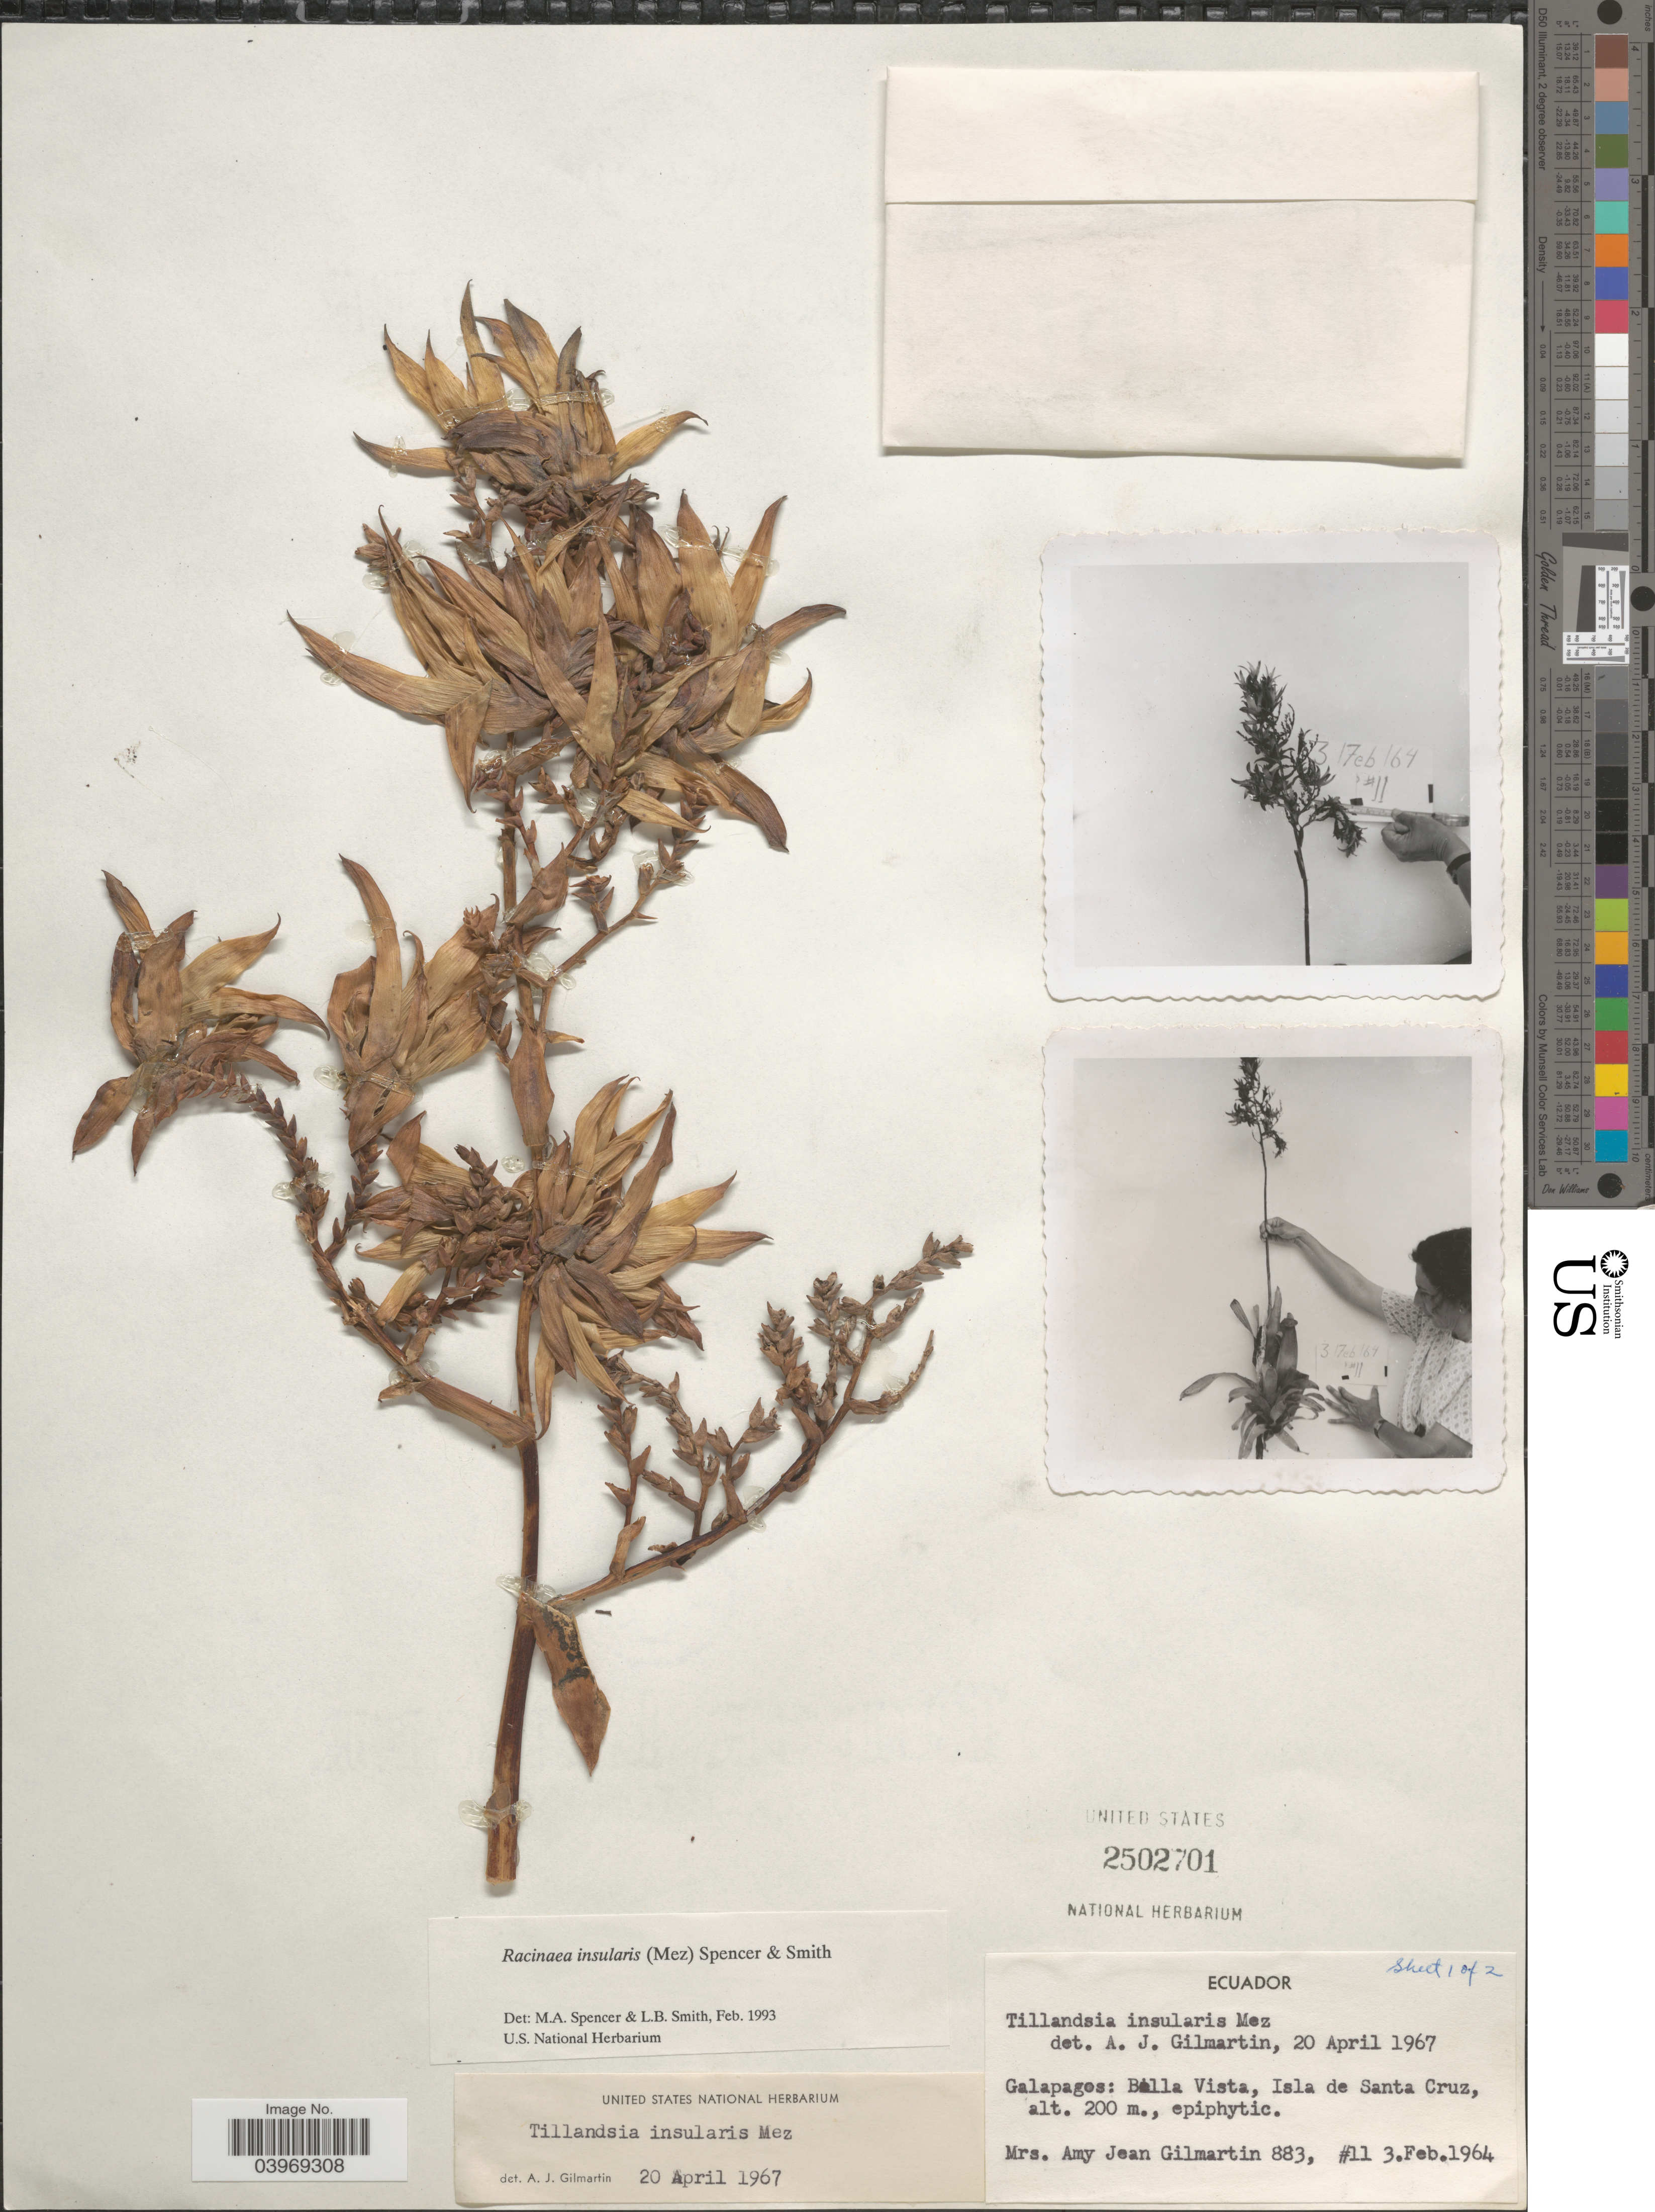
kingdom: Plantae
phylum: Tracheophyta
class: Liliopsida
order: Poales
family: Bromeliaceae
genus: Racinaea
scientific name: Racinaea insularis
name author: (Mez) M.A. Spencer & L.B. Sm.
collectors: A. J. Gilmartin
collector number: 883/11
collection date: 1964-02-03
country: Ecuador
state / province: Colón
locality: Galapagos: Bella Vista, Isla de Santa Cruz.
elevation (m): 200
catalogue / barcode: US 2502701